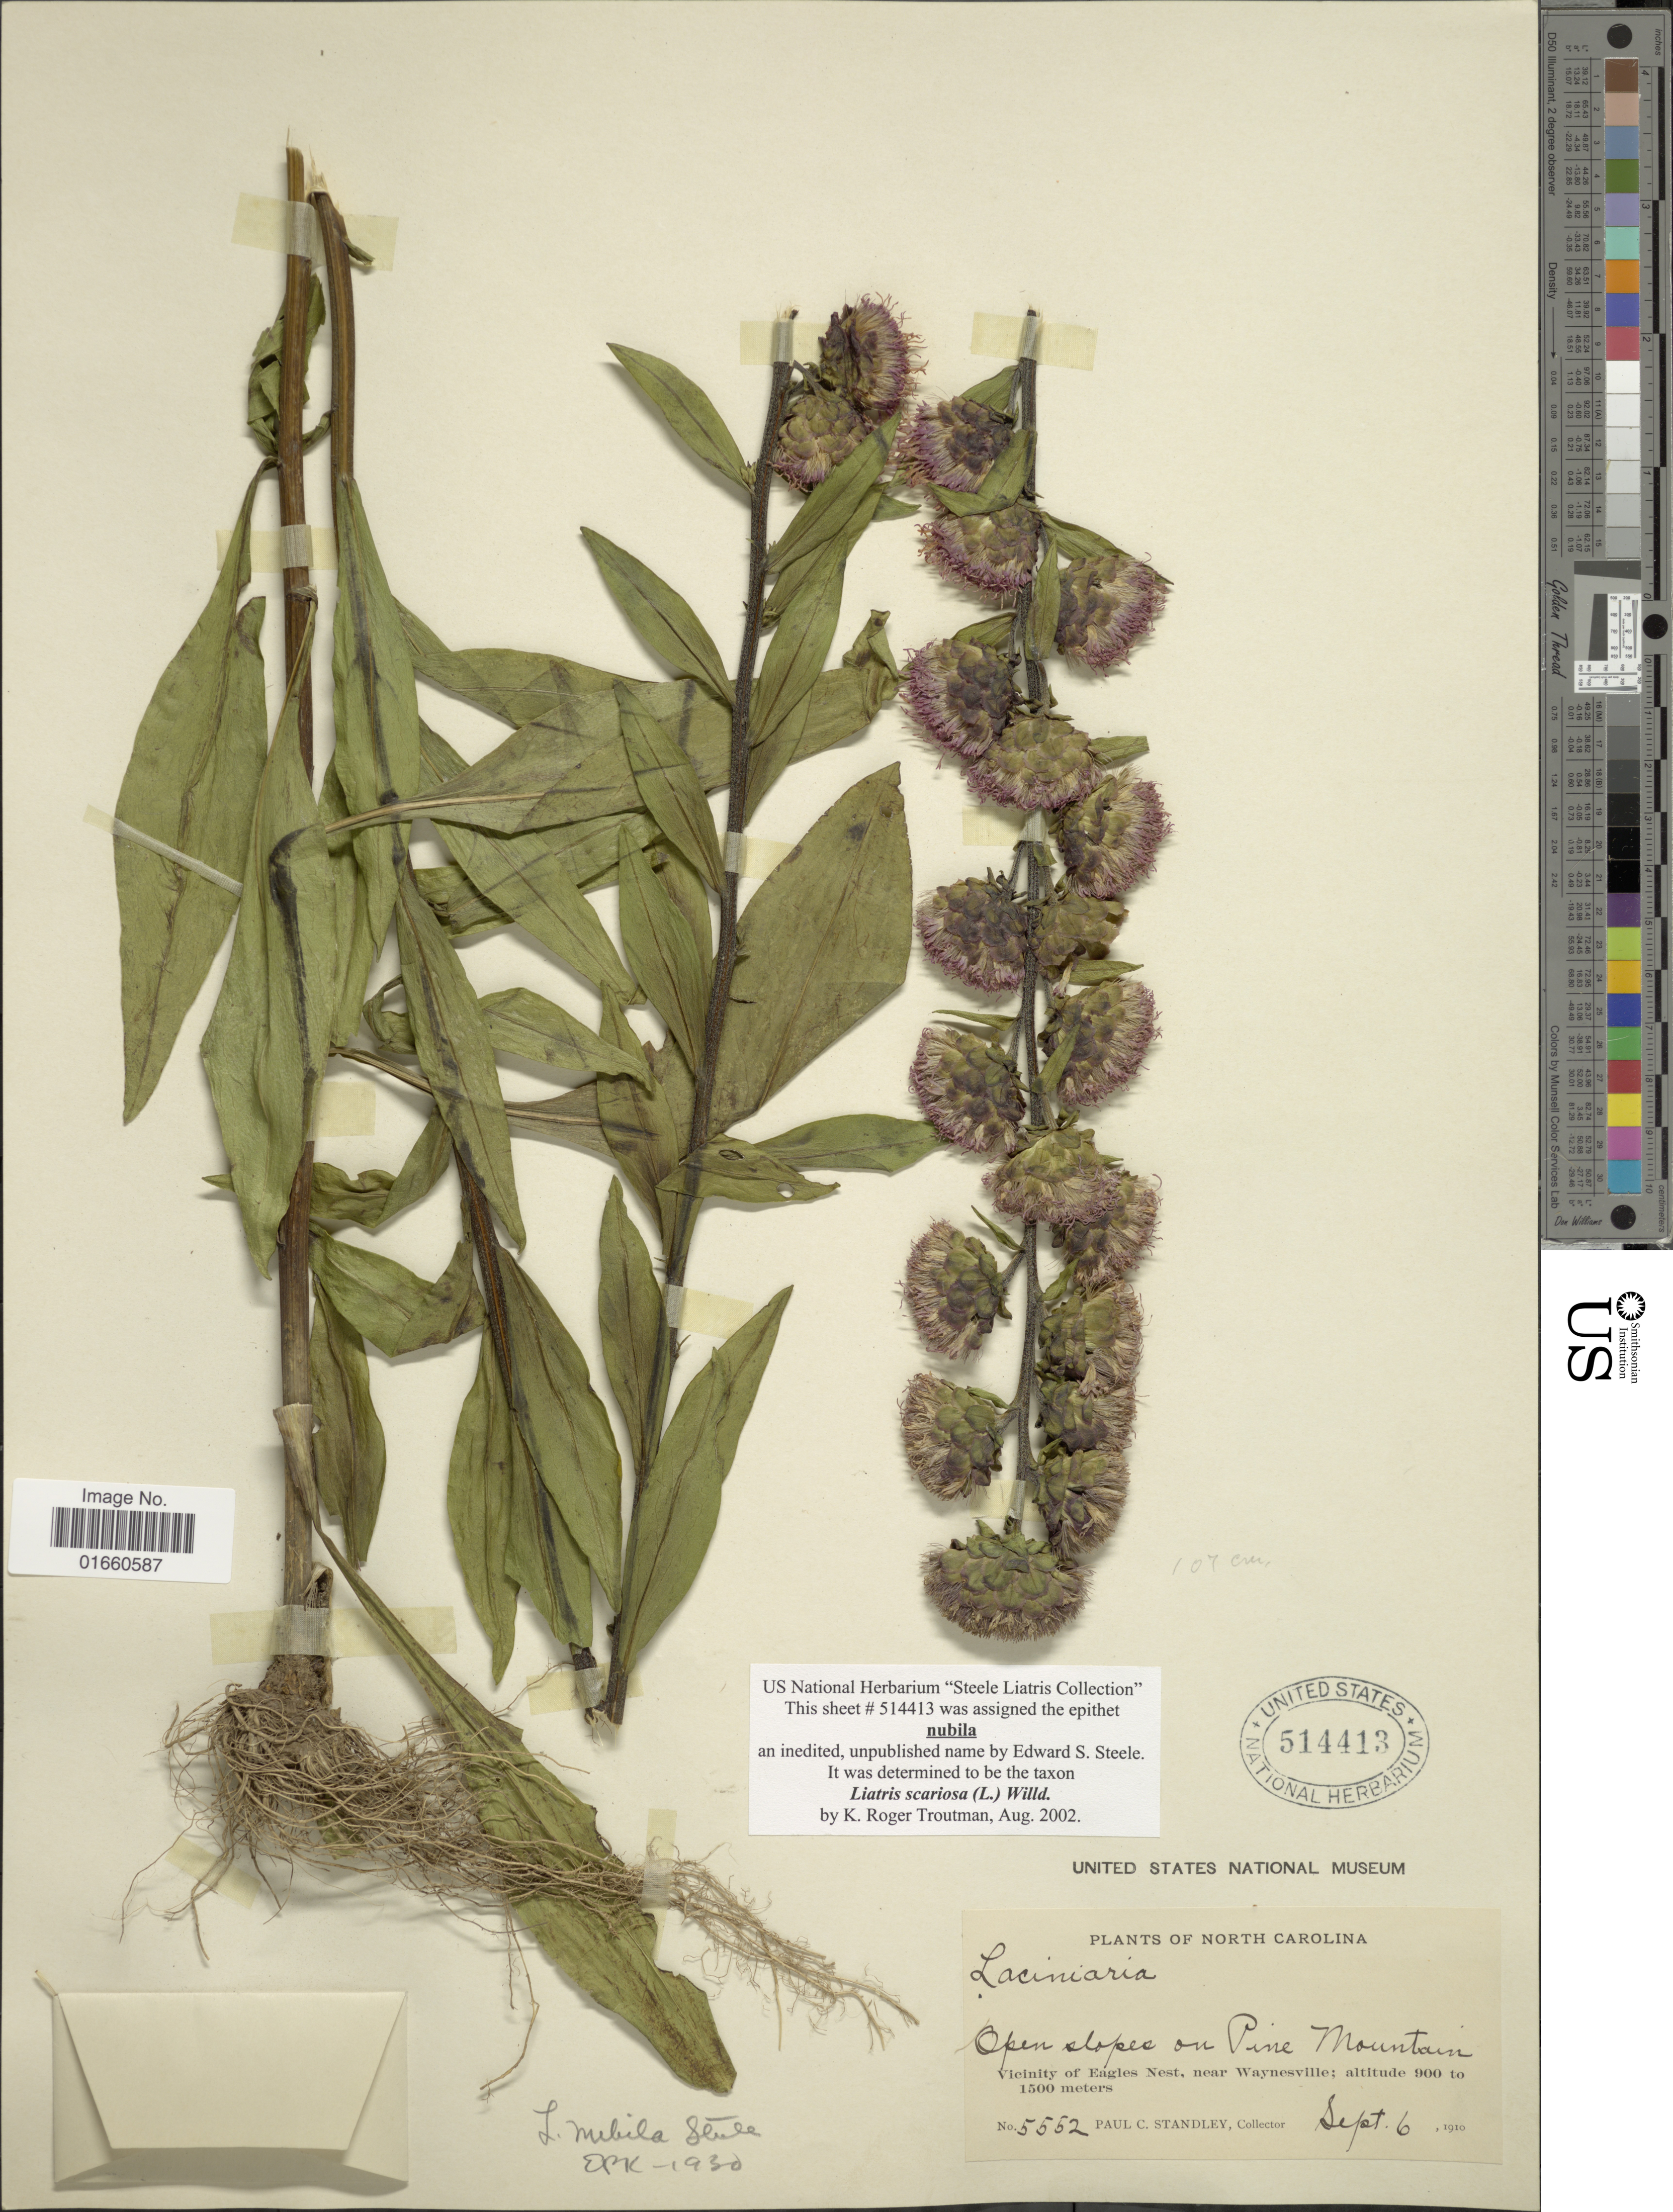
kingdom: Plantae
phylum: Tracheophyta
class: Magnoliopsida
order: Asterales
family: Asteraceae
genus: Liatris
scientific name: Liatris scariosa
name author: (L.) Willd.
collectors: P. C. Standley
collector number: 5552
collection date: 1910-09-06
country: United States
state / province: North Carolina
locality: Open slopes on Pine Mountain, Vicinity of Eagles Nest, near Waynesville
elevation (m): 900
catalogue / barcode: US 514413